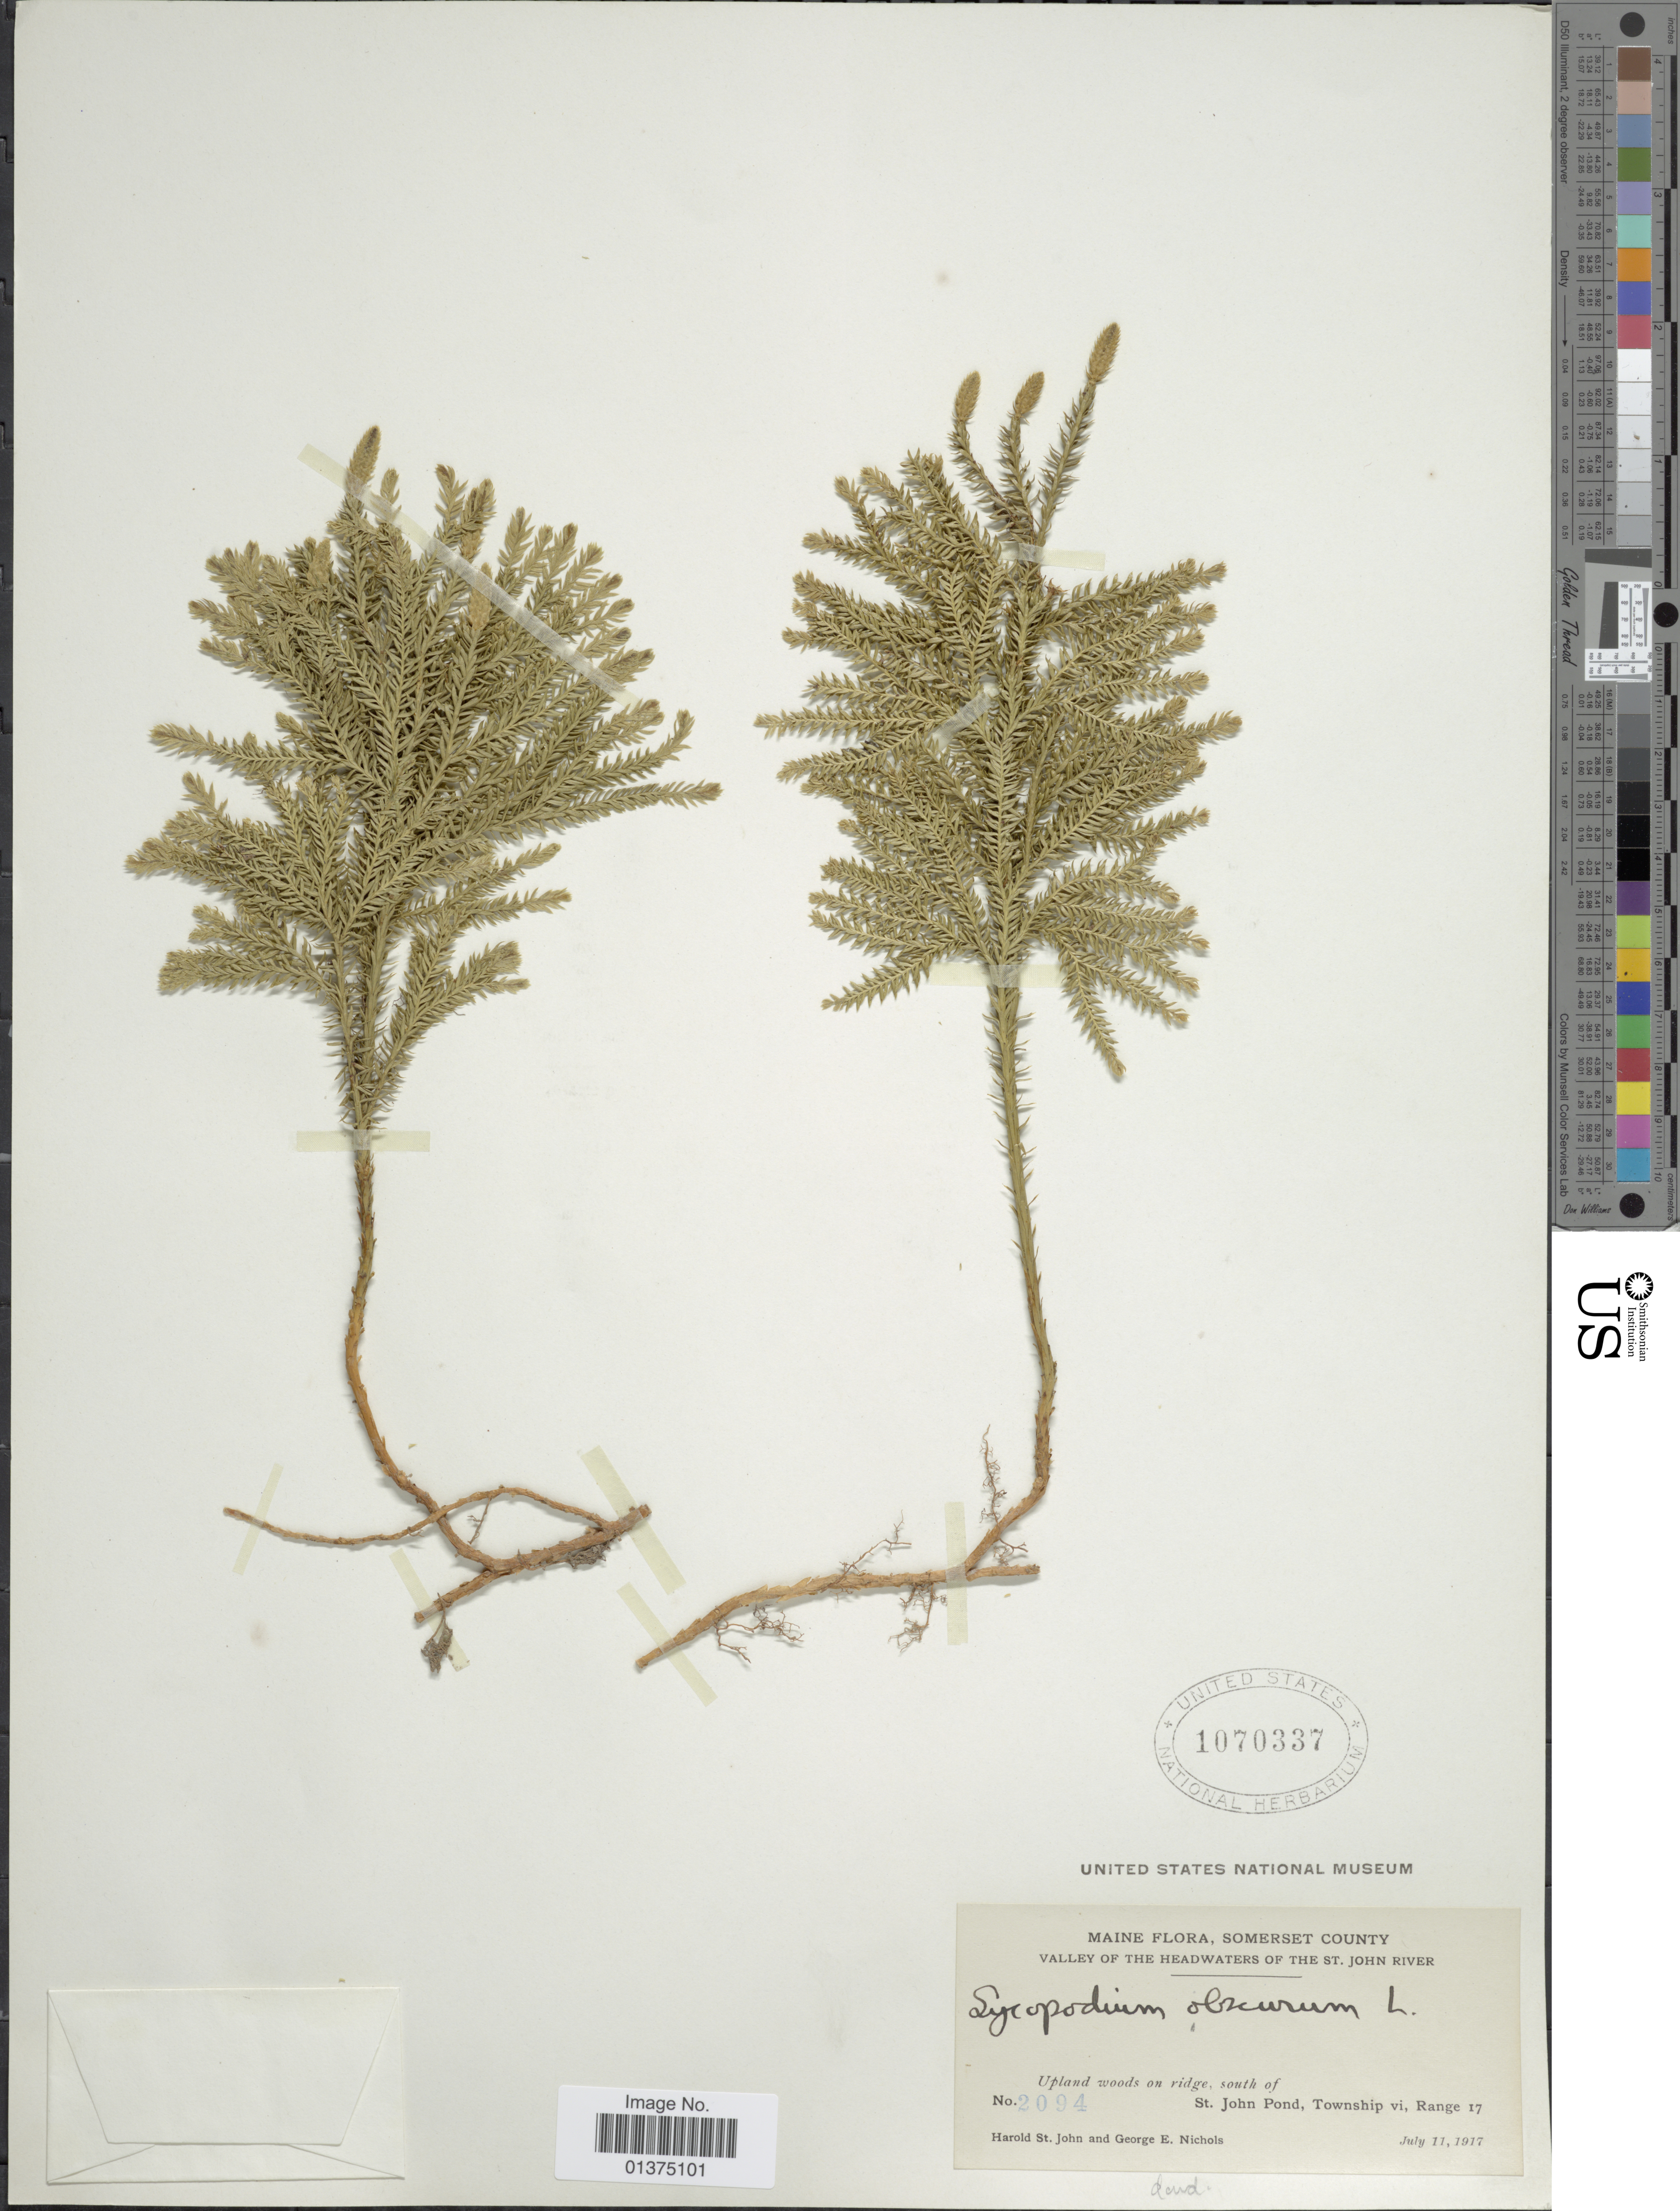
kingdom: Plantae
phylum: Tracheophyta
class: Lycopodiopsida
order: Lycopodiales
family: Lycopodiaceae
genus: Dendrolycopodium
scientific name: Dendrolycopodium dendroideum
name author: (Michx.) A. Haines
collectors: H. St. John & G. E. Nichols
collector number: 2094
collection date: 1917-07-11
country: United States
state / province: Maine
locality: Somerset county valley of the headwaters of the St.John River, Upland woods on ridge, south of St John Pond, Township vi, Range 17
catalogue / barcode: US 1070337